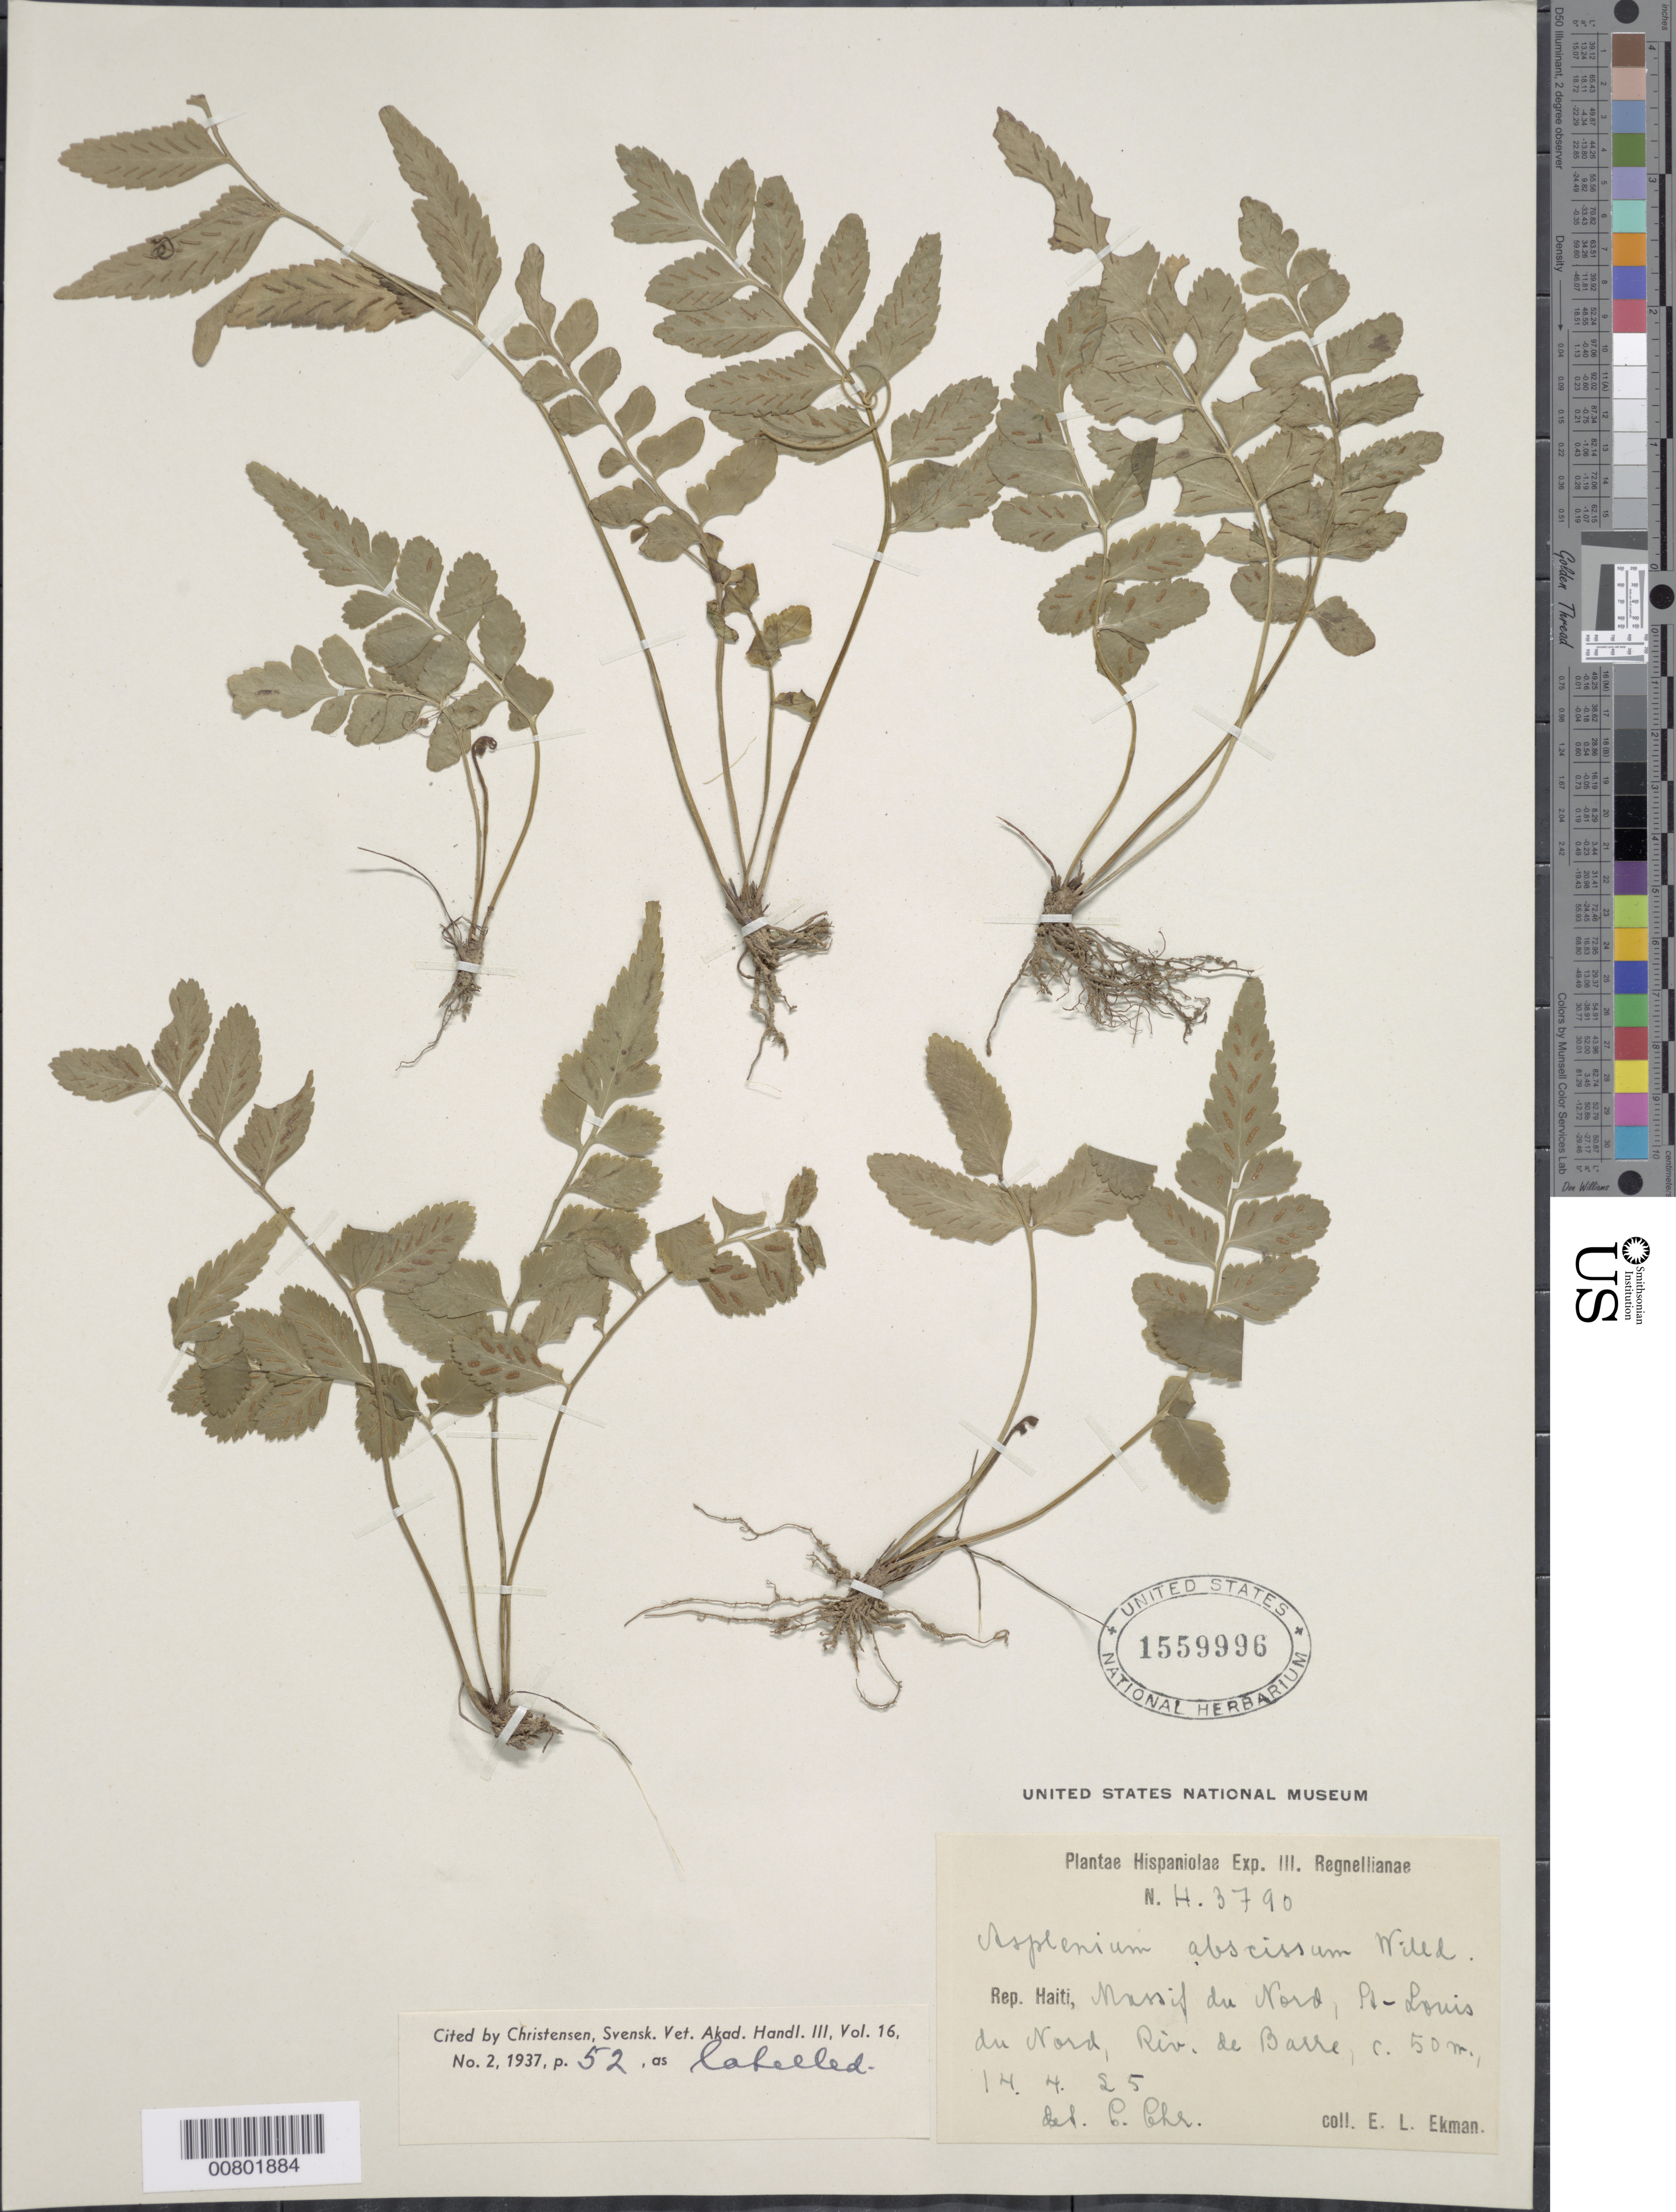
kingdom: Plantae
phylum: Tracheophyta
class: Polypodiopsida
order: Polypodiales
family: Aspleniaceae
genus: Asplenium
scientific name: Asplenium abscissum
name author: Willd.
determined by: Christensen, C. F. A.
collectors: E. L. Ekman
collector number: H 3790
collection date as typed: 14 Apr 1925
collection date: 1925-04-14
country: Haiti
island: Hispaniola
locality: Massif du Nord, St. Louis du Nord, Riv. de Barre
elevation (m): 50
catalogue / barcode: US 1559996